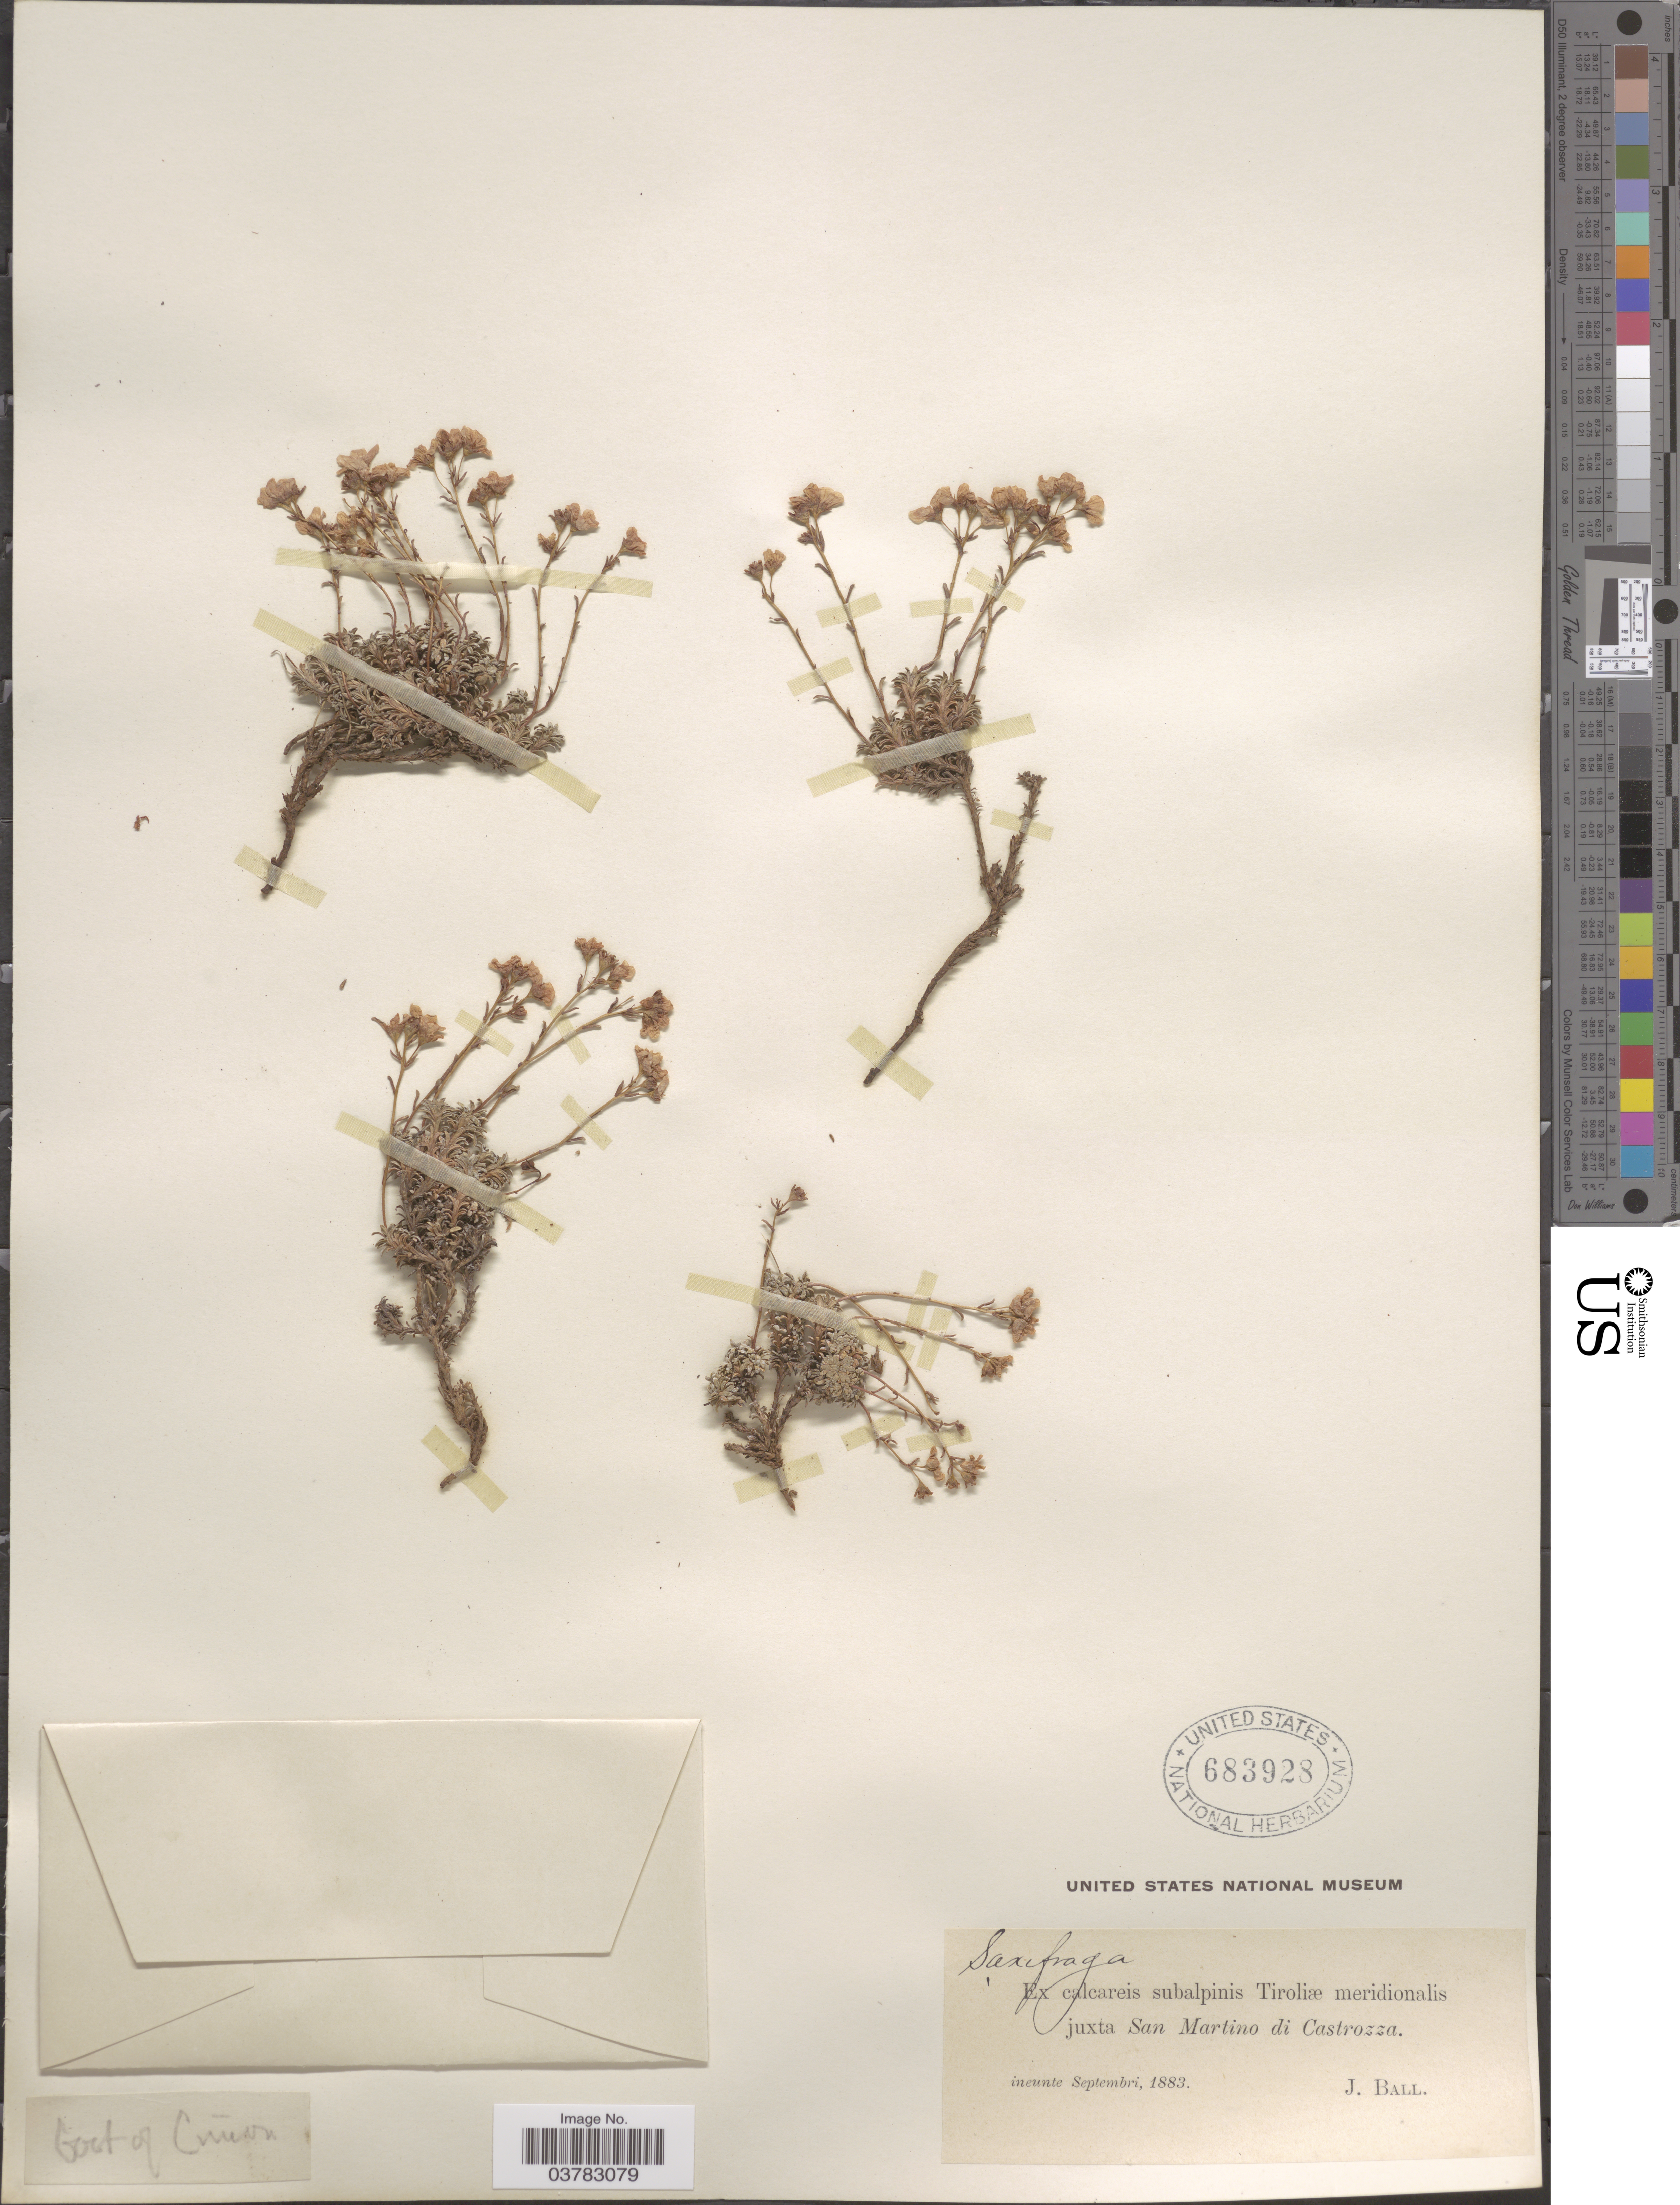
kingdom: Plantae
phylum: Tracheophyta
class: Magnoliopsida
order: Saxifragales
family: Saxifragaceae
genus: Saxifraga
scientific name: Saxifraga sp.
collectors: J. Ball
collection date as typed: ineunte Septembri, 1883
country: Italy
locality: Gert of Cuños [unsure placement]. Ex calcareis subapinis Tiroliæ meridionalis juxta San Martino di Castrozza.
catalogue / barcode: US 683928